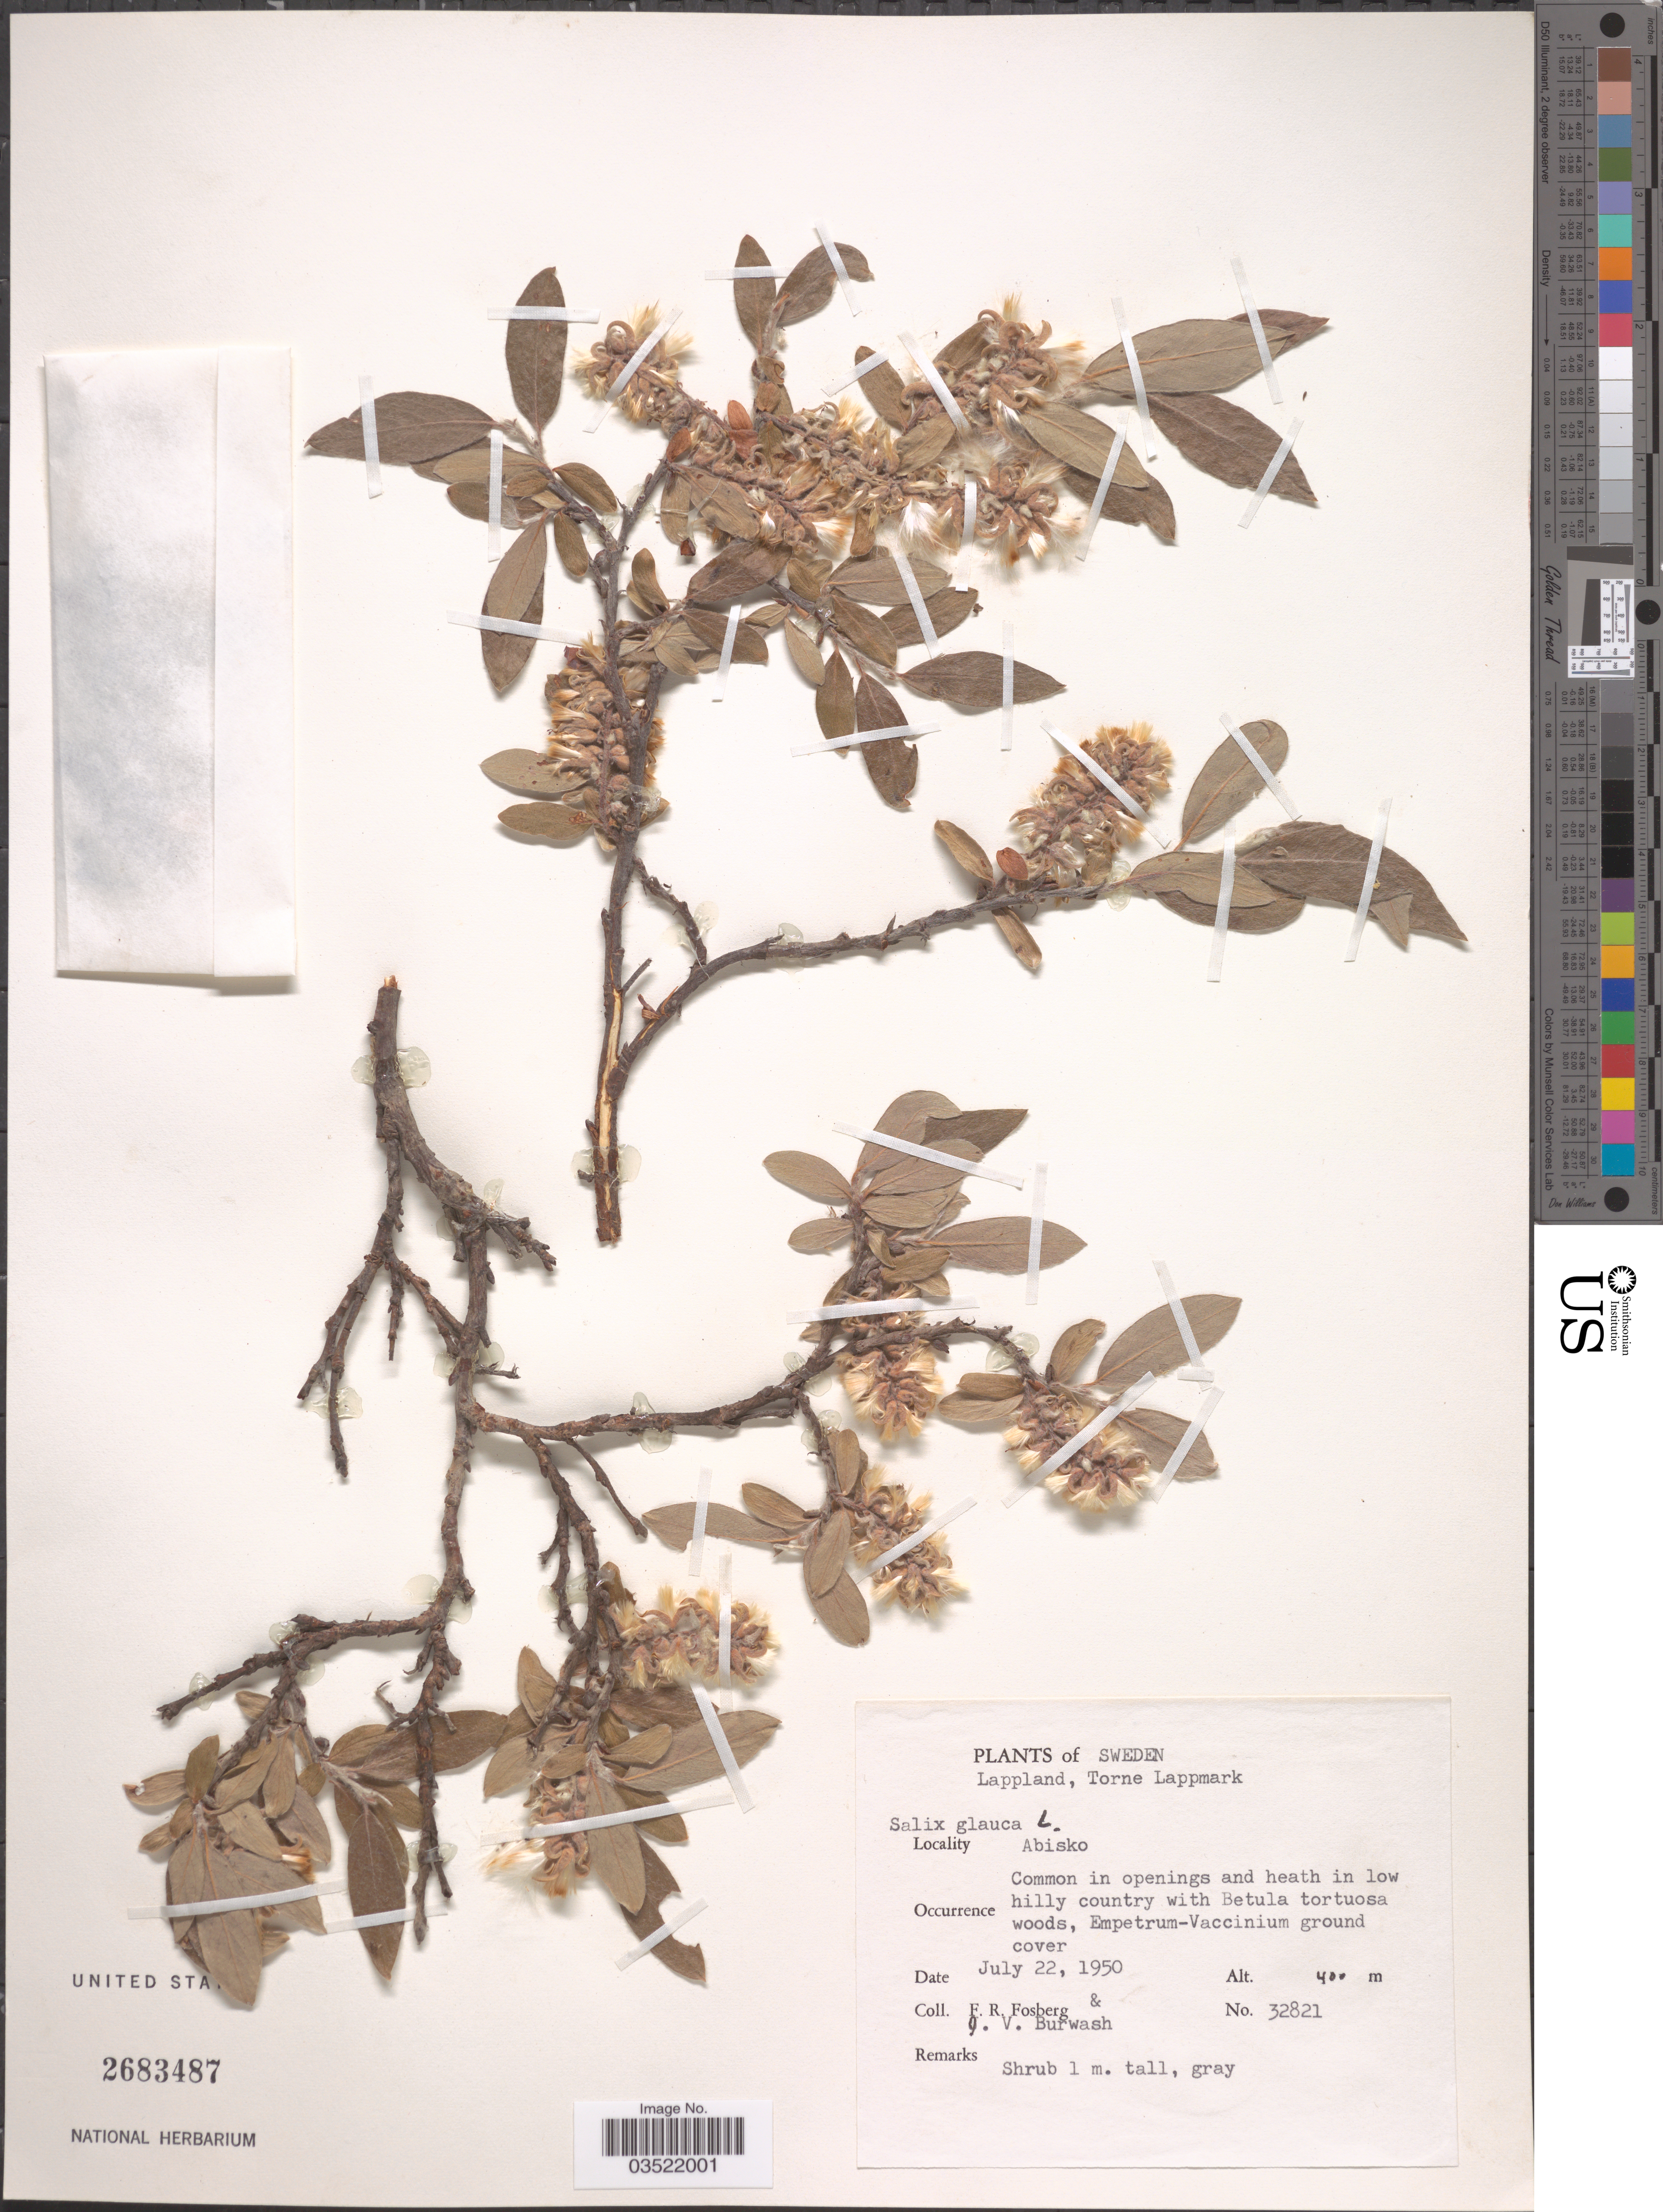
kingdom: Plantae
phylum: Tracheophyta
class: Magnoliopsida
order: Malpighiales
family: Salicaceae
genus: Salix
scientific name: Salix glauca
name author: L.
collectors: F. R. Fosberg & J. Burwash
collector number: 32821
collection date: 1950-07-22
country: Sweden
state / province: Norrbotten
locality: Lappland, Torne Lappmark. Abisko.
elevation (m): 400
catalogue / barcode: US 2683487